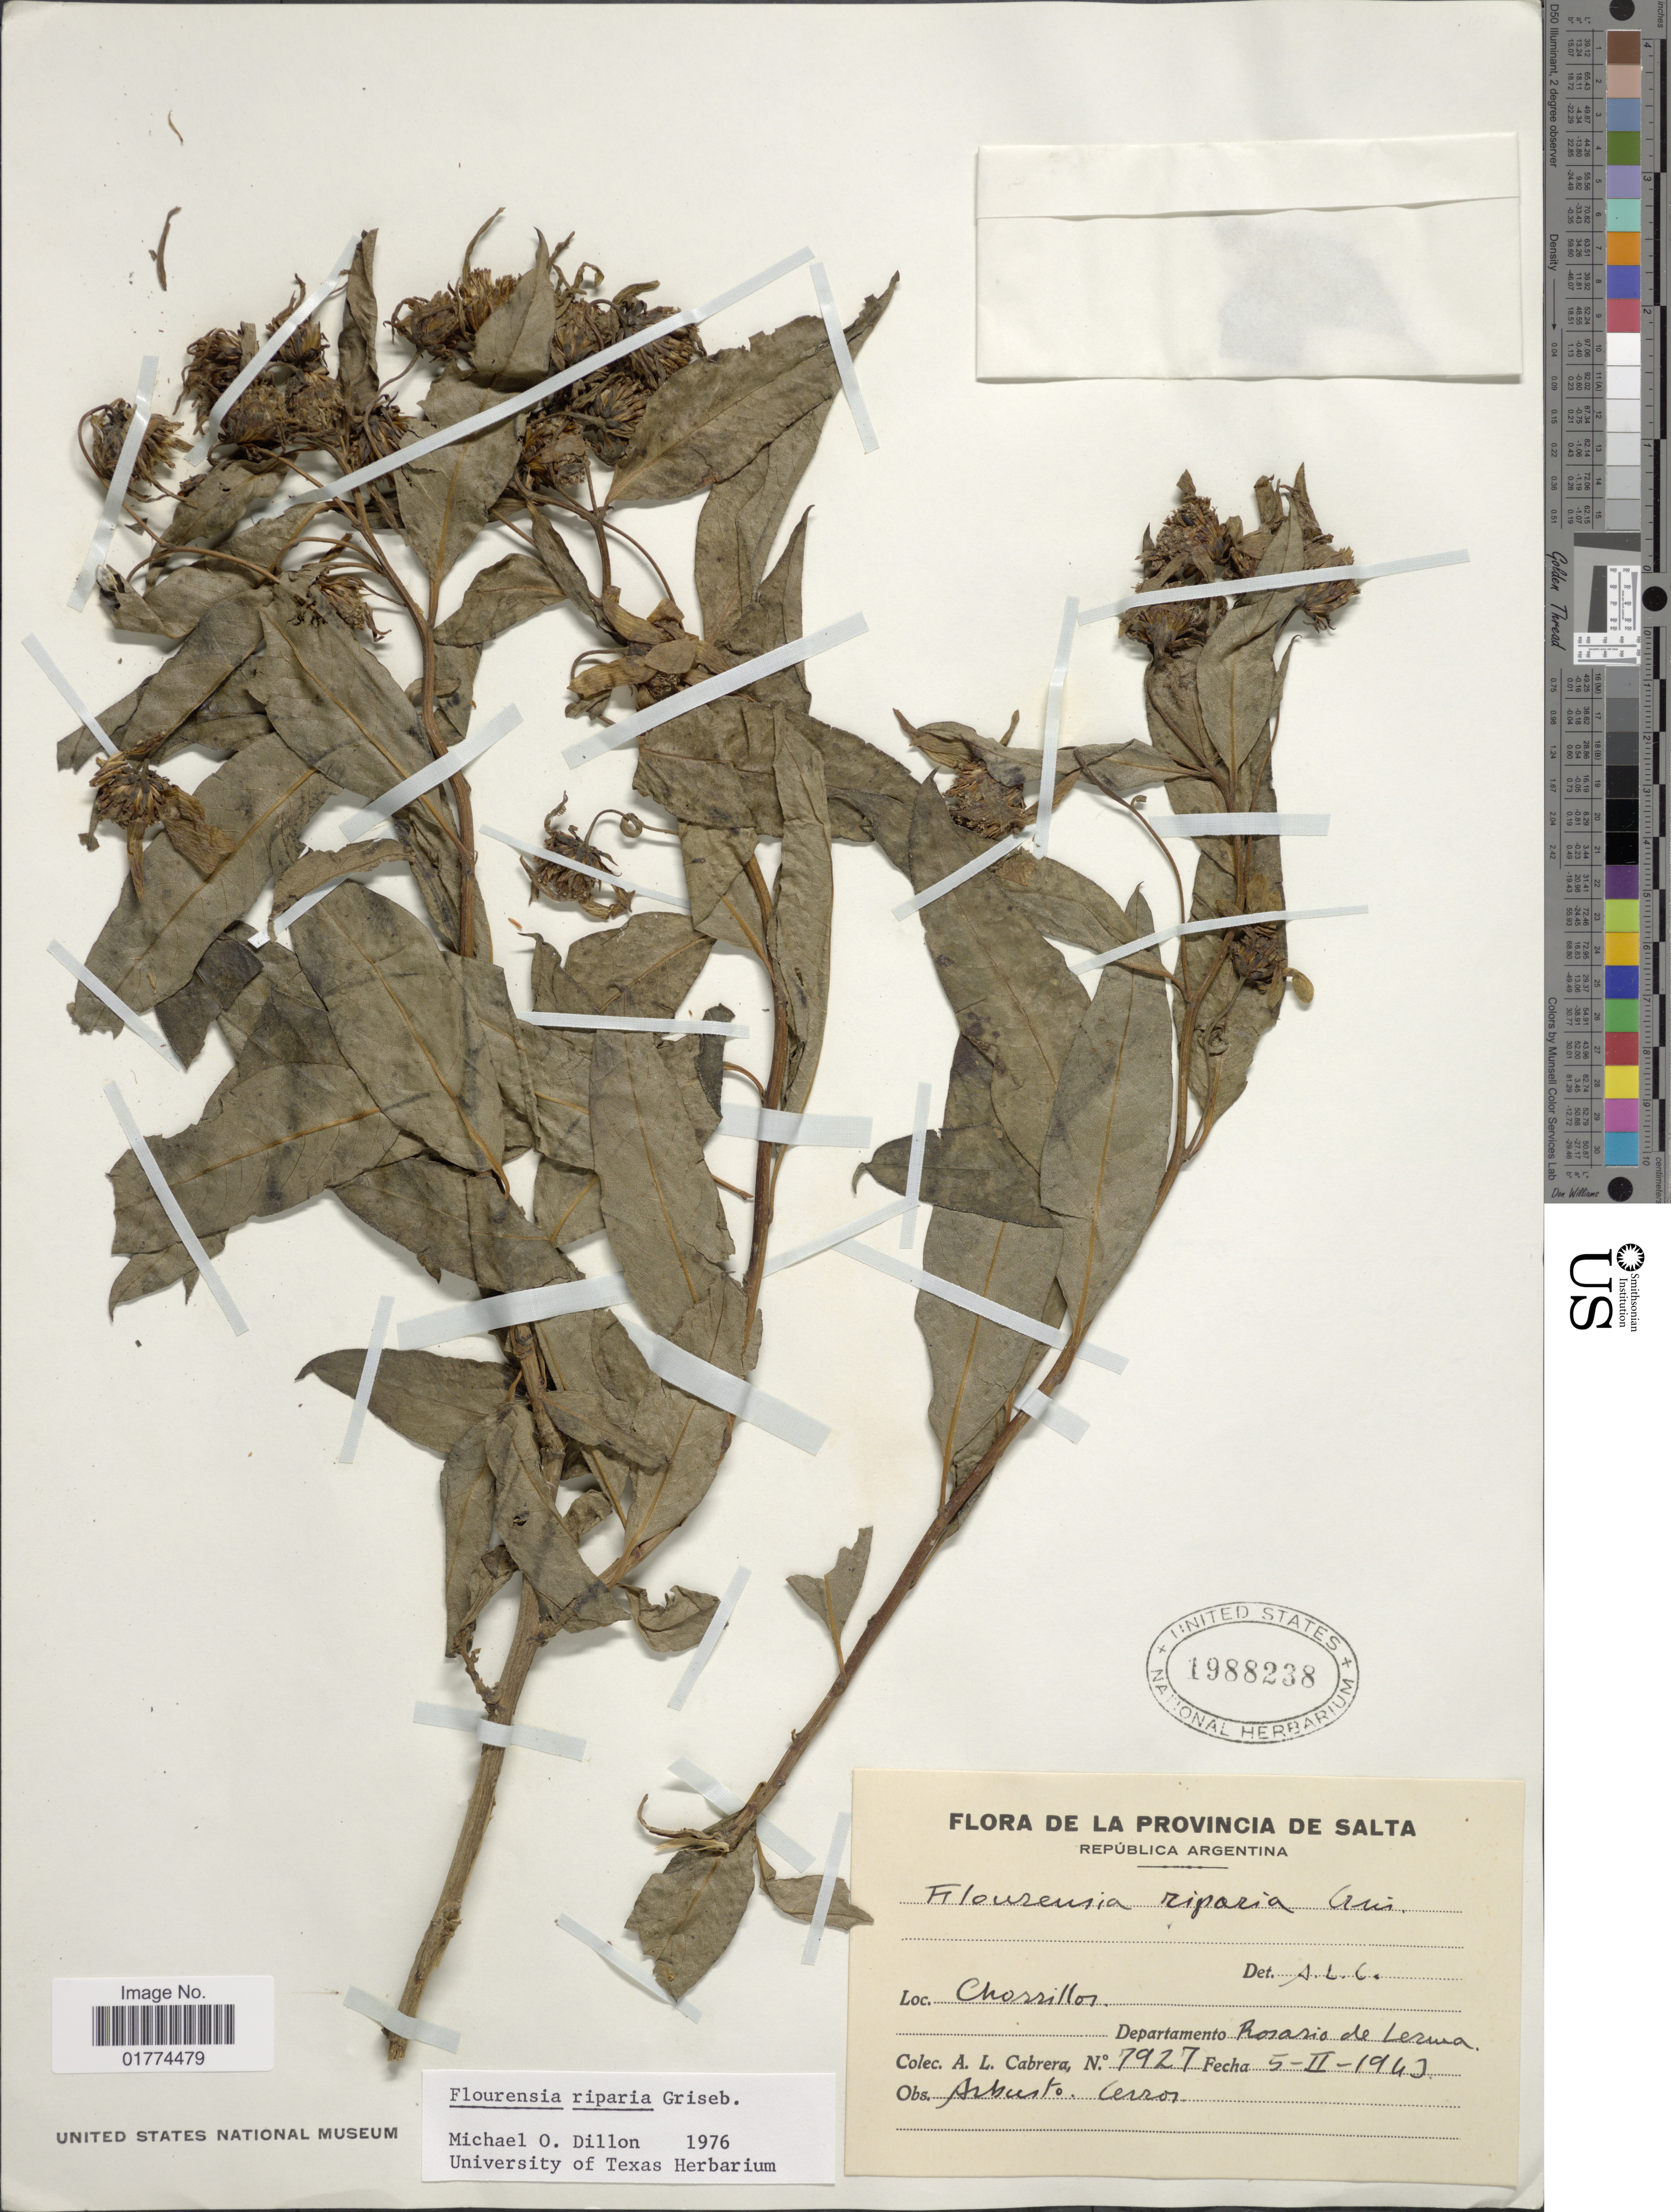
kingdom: Plantae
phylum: Tracheophyta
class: Magnoliopsida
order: Asterales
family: Asteraceae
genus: Flourensia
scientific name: Flourensia riparia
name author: Griseb.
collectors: A. L. Cabrera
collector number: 7927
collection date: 1943-02-05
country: Argentina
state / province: Salta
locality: Chorrillos. Departamento Rosario de Lerma.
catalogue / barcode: US 1988238